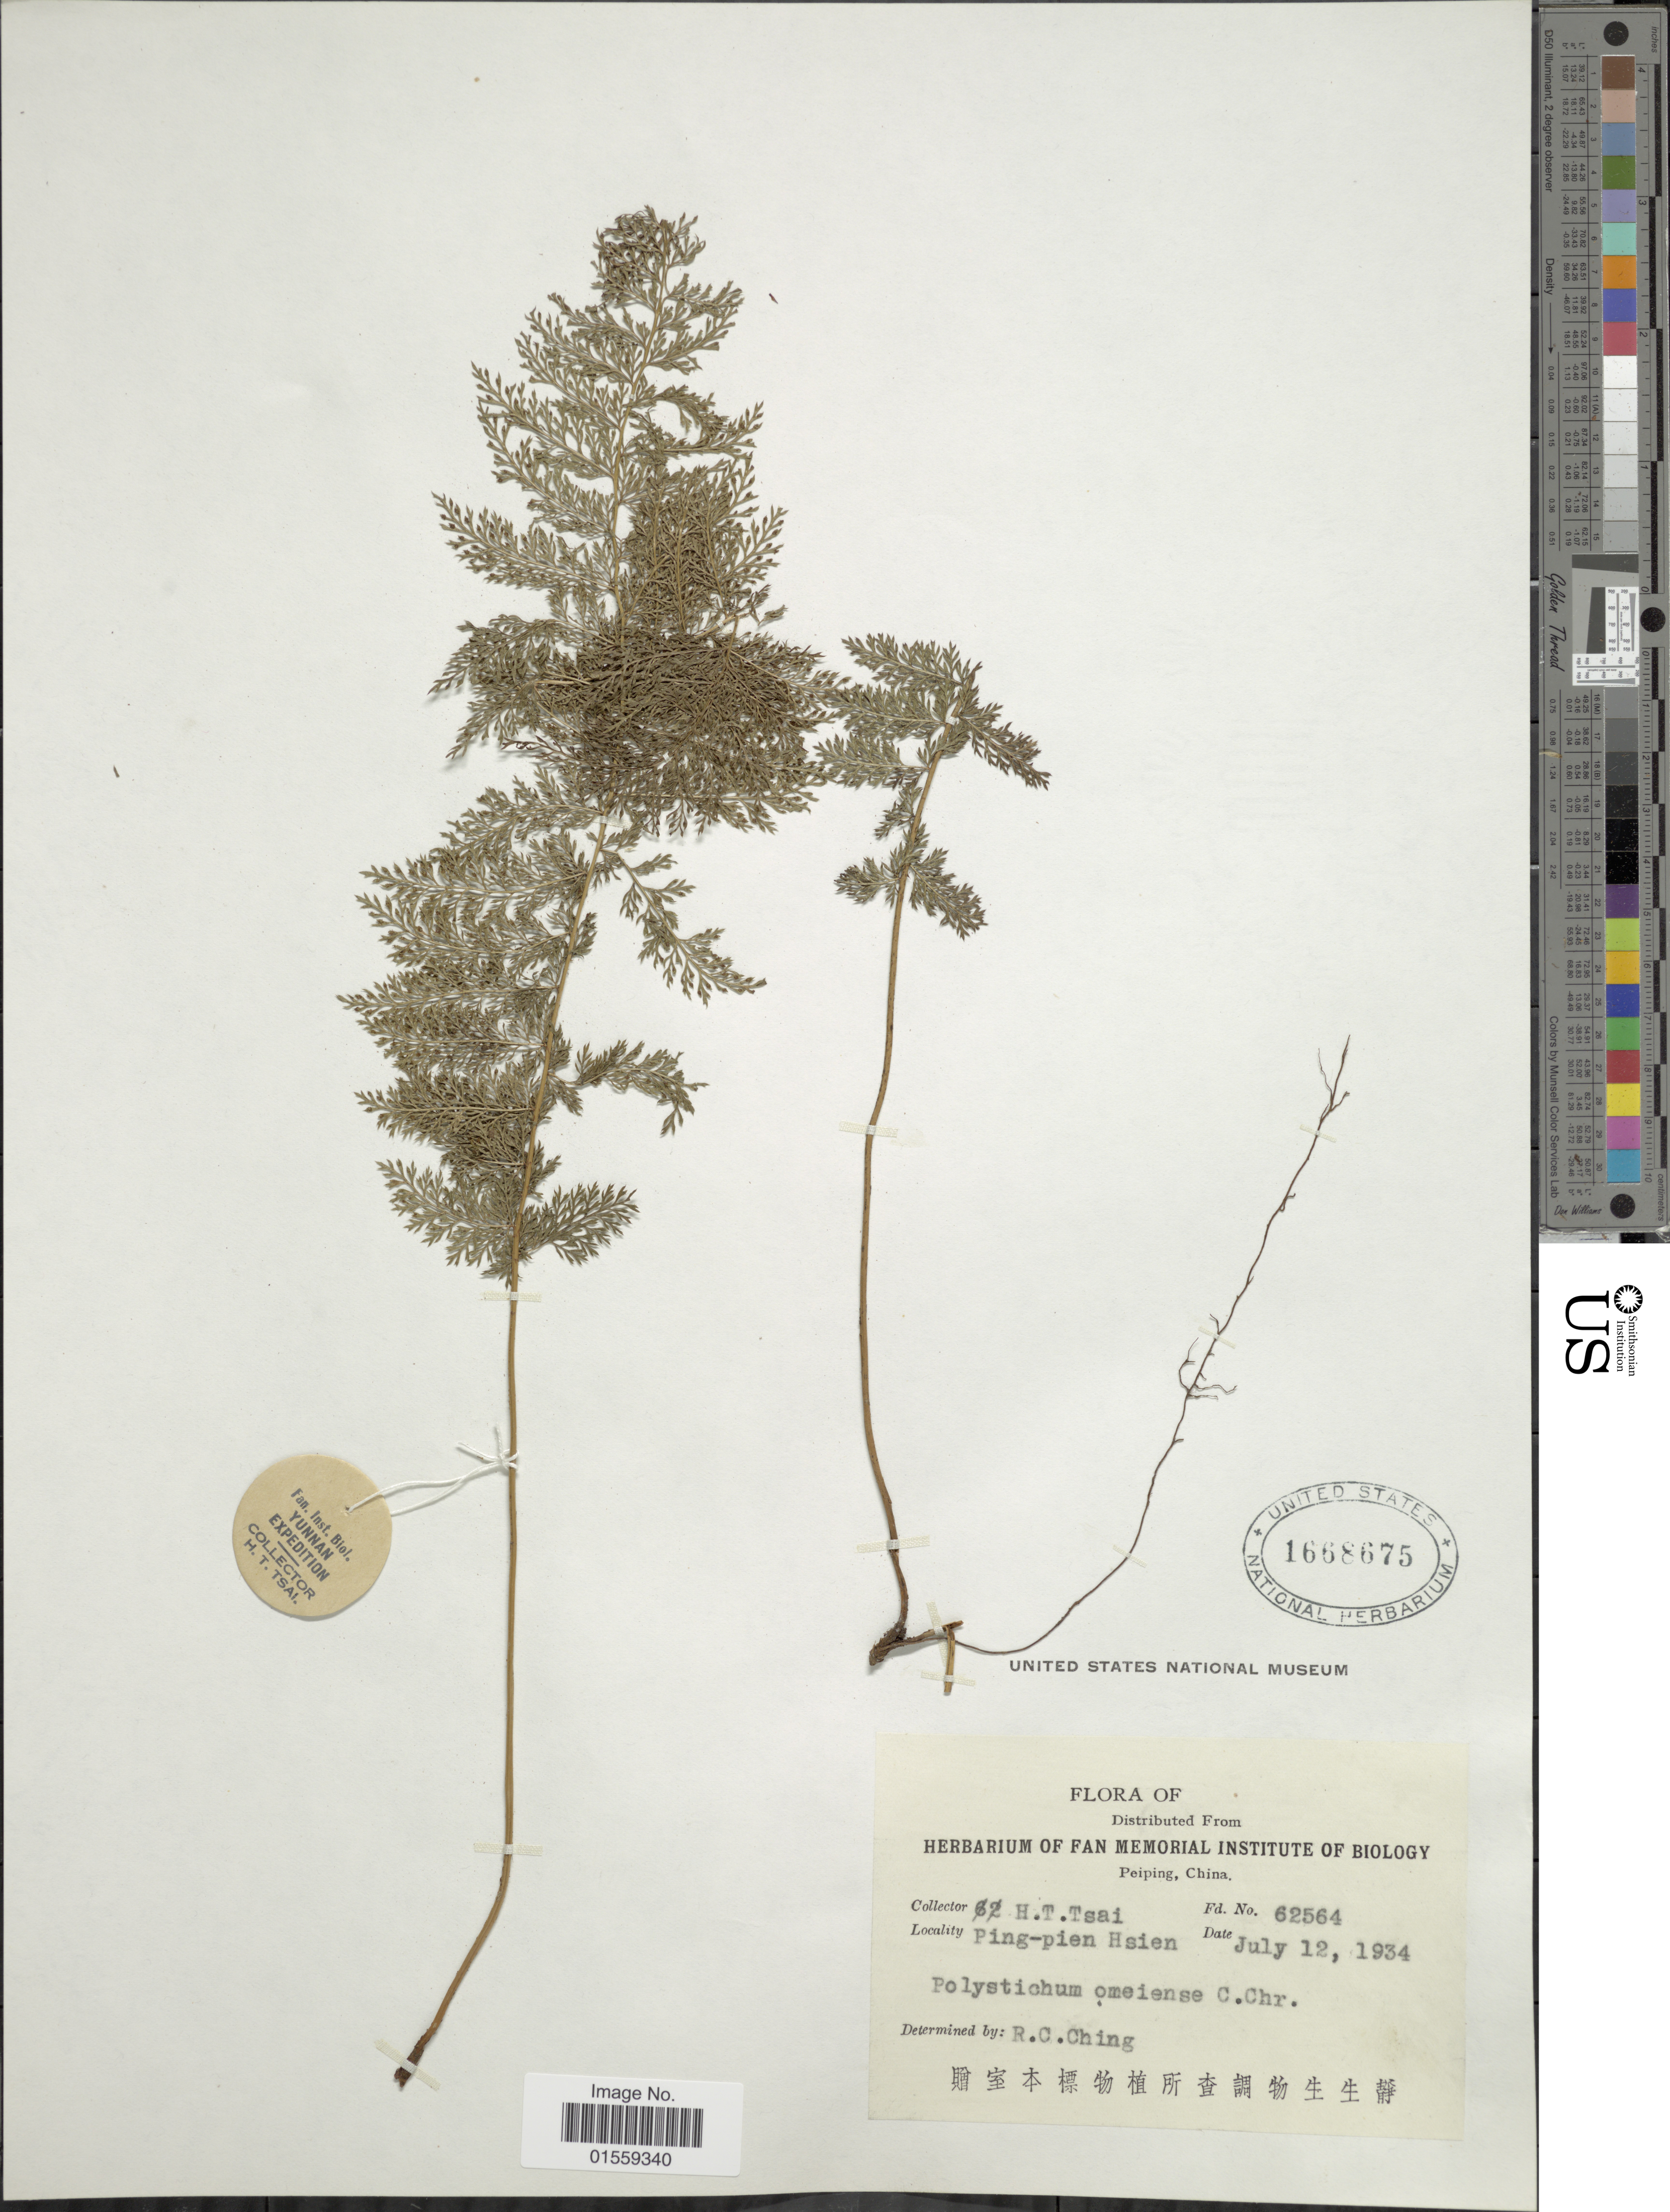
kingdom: Plantae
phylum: Tracheophyta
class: Polypodiopsida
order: Polypodiales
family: Dryopteridaceae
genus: Polystichum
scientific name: Polystichum omeiense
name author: C. Chr.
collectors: H. Tsai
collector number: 62564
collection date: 1934-07-12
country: China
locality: Ping-pien Hsien.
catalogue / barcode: US 1668675